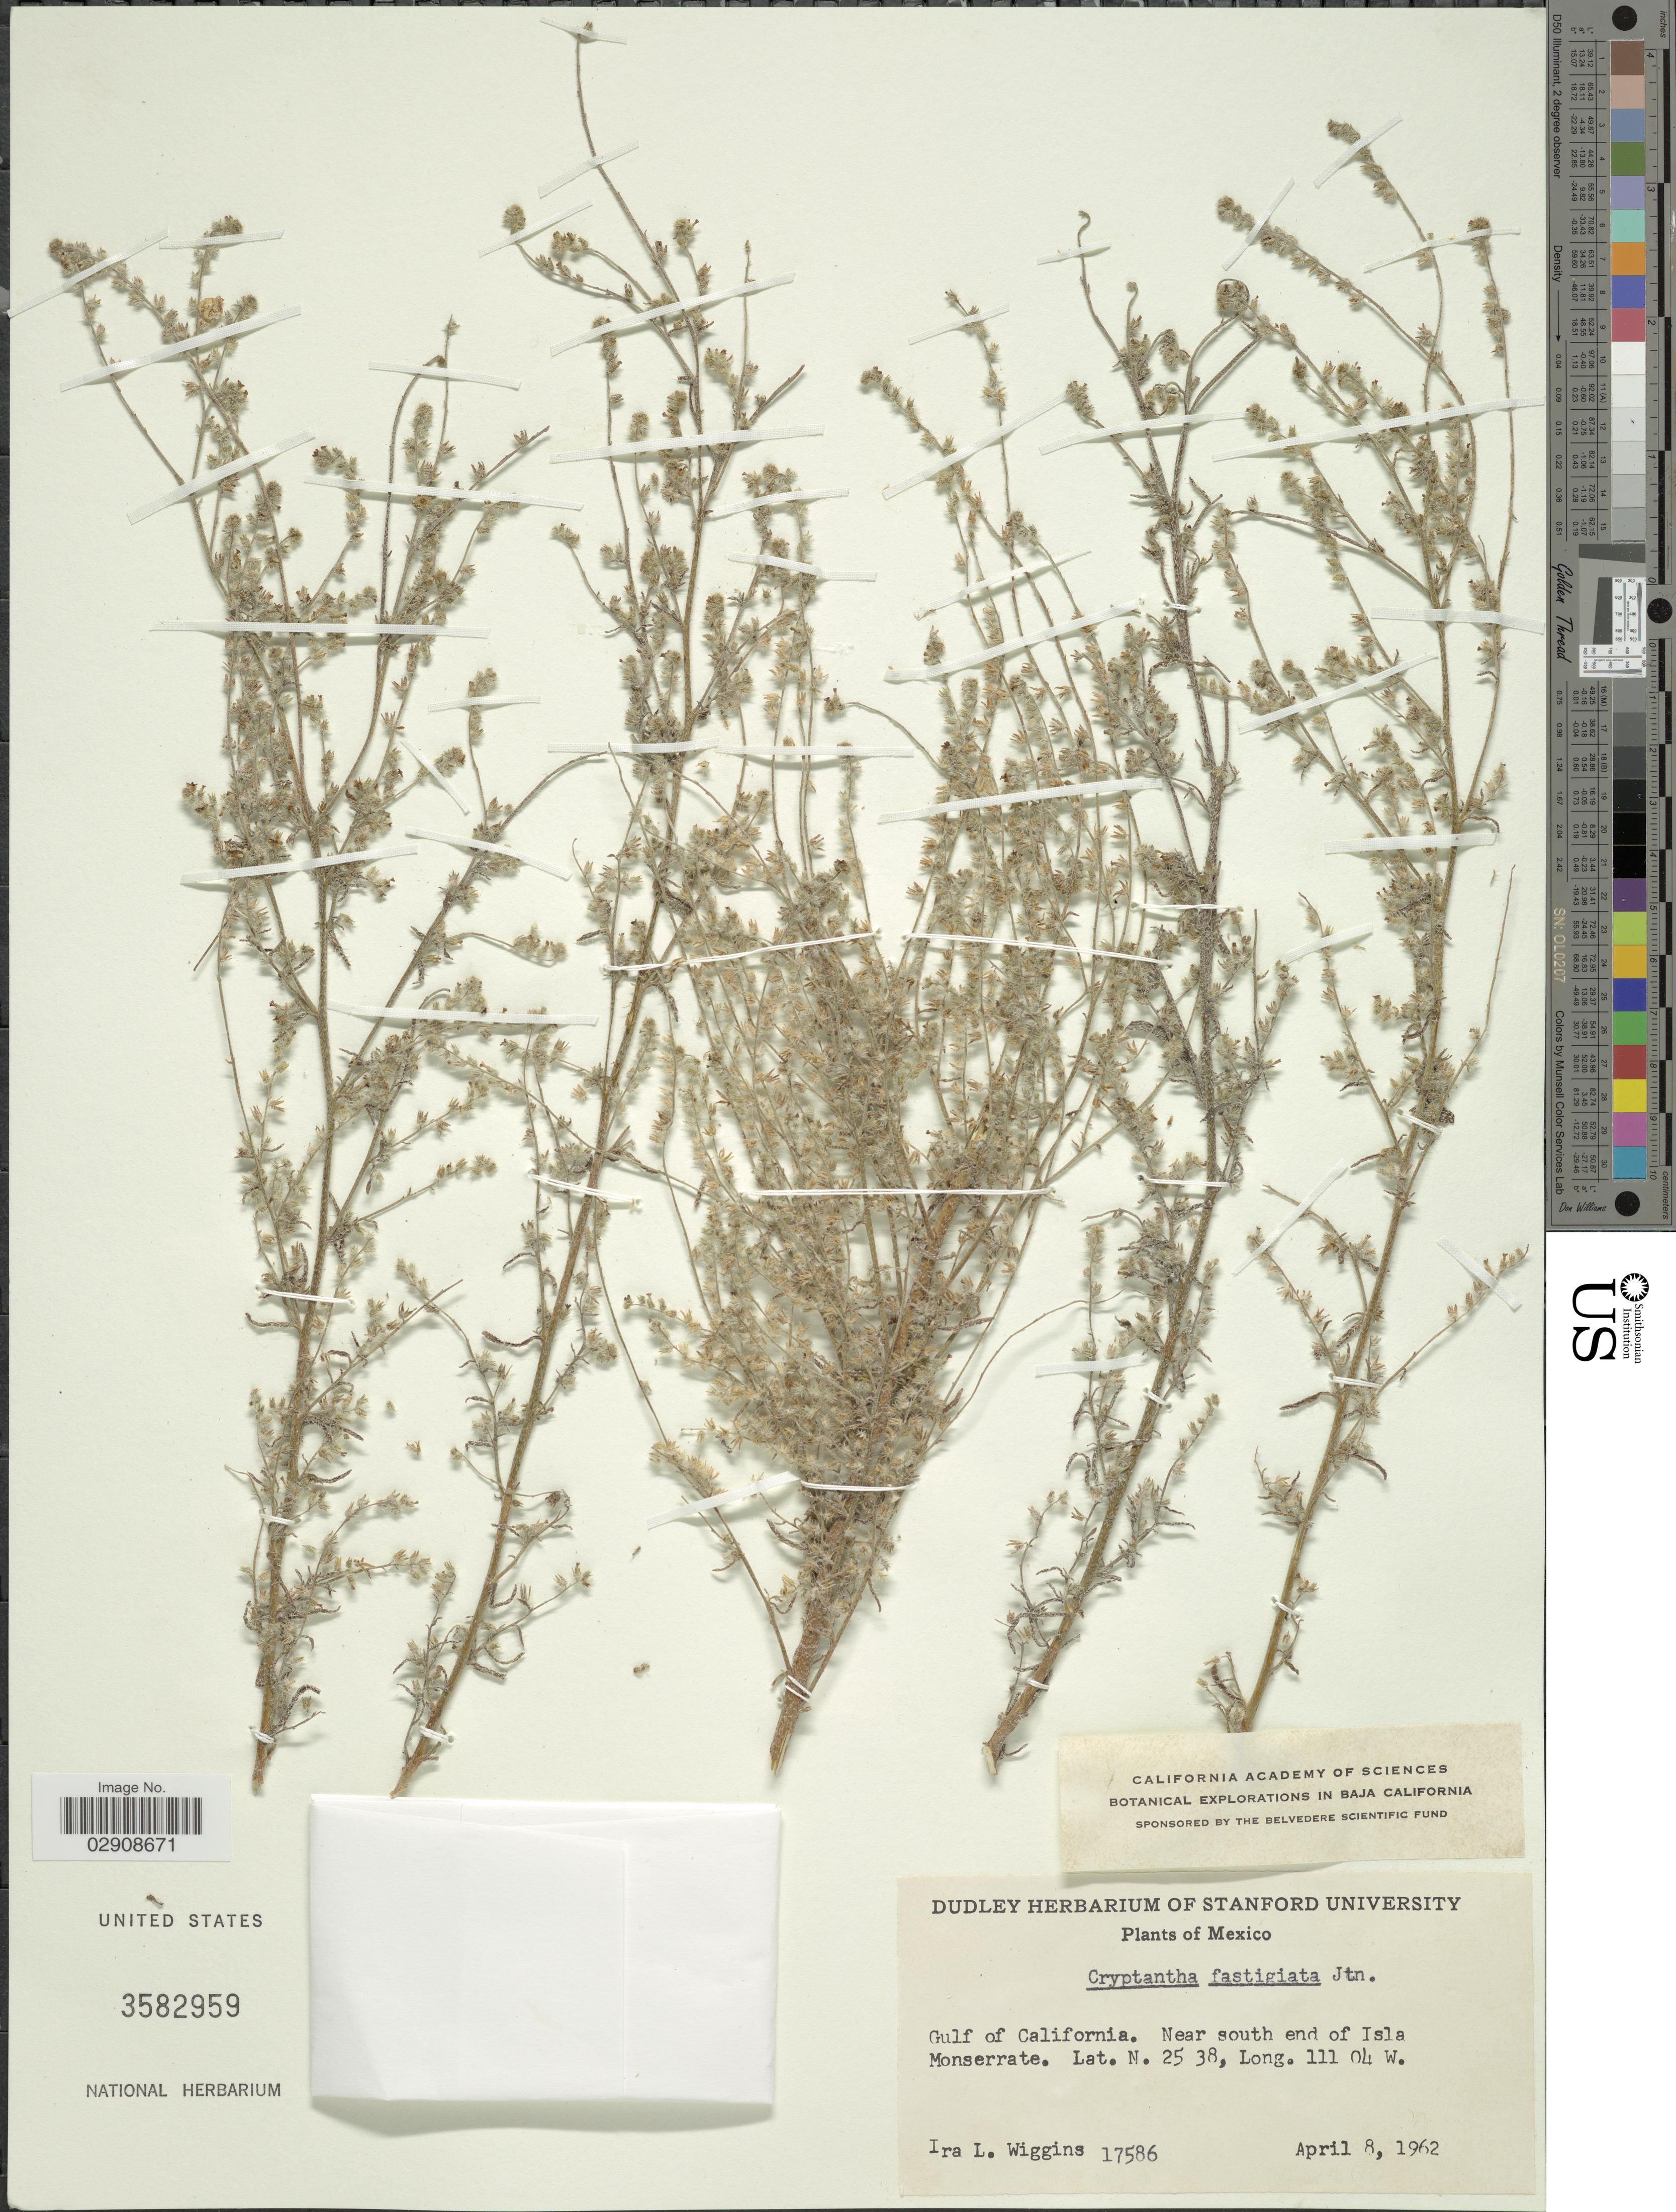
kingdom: Plantae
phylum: Tracheophyta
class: Magnoliopsida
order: Boraginales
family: Boraginaceae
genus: Cryptantha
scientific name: Cryptantha fastigiata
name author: I.M. Johnst.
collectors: I. L. Wiggins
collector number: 17586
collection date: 1962-04-08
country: Mexico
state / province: Baja California Sur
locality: Gulf of California. Near south end of Isla Monserrate.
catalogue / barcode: US 3582959